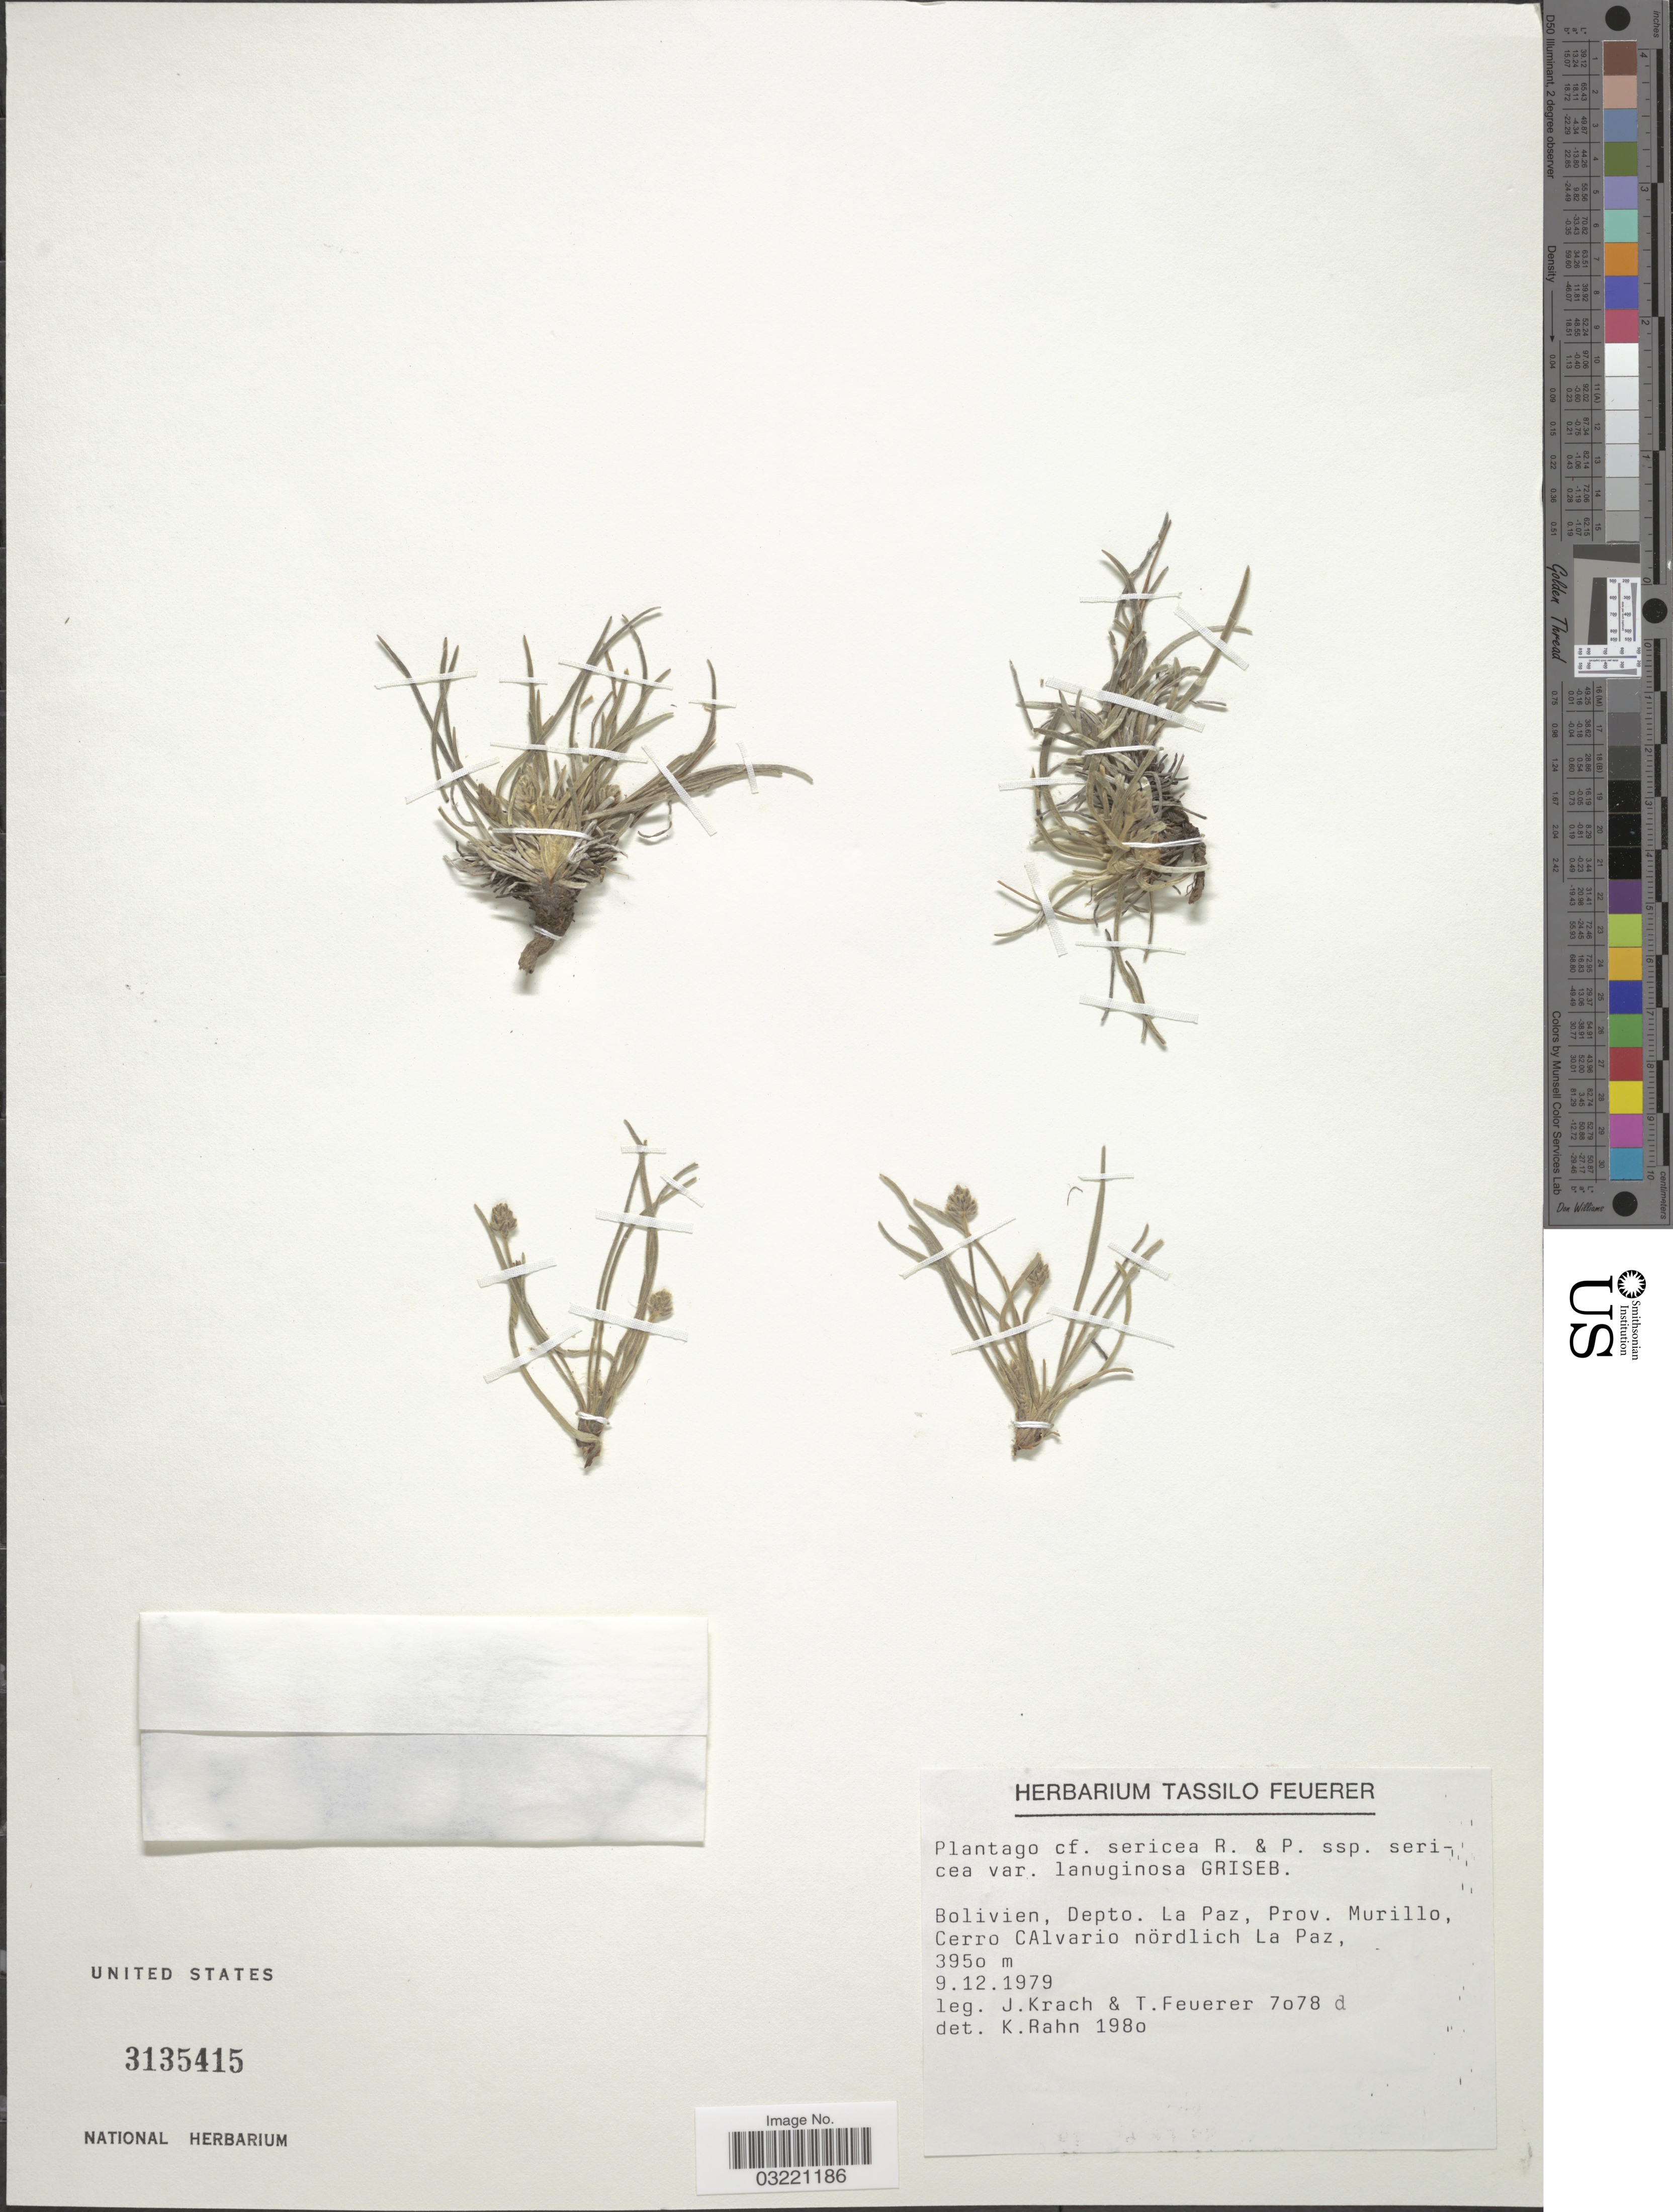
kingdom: Plantae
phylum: Tracheophyta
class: Magnoliopsida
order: Lamiales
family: Plantaginaceae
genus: Plantago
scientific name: Plantago sericea var. lanuginosa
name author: Griseb.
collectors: J. Krach & T. Feuerer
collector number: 7078d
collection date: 1979-12-09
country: Bolivia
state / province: La Paz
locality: Depto. La Paz, Prov. Murillo, Cerro Calvario nördlich La Paz.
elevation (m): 3950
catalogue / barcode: US 3135415